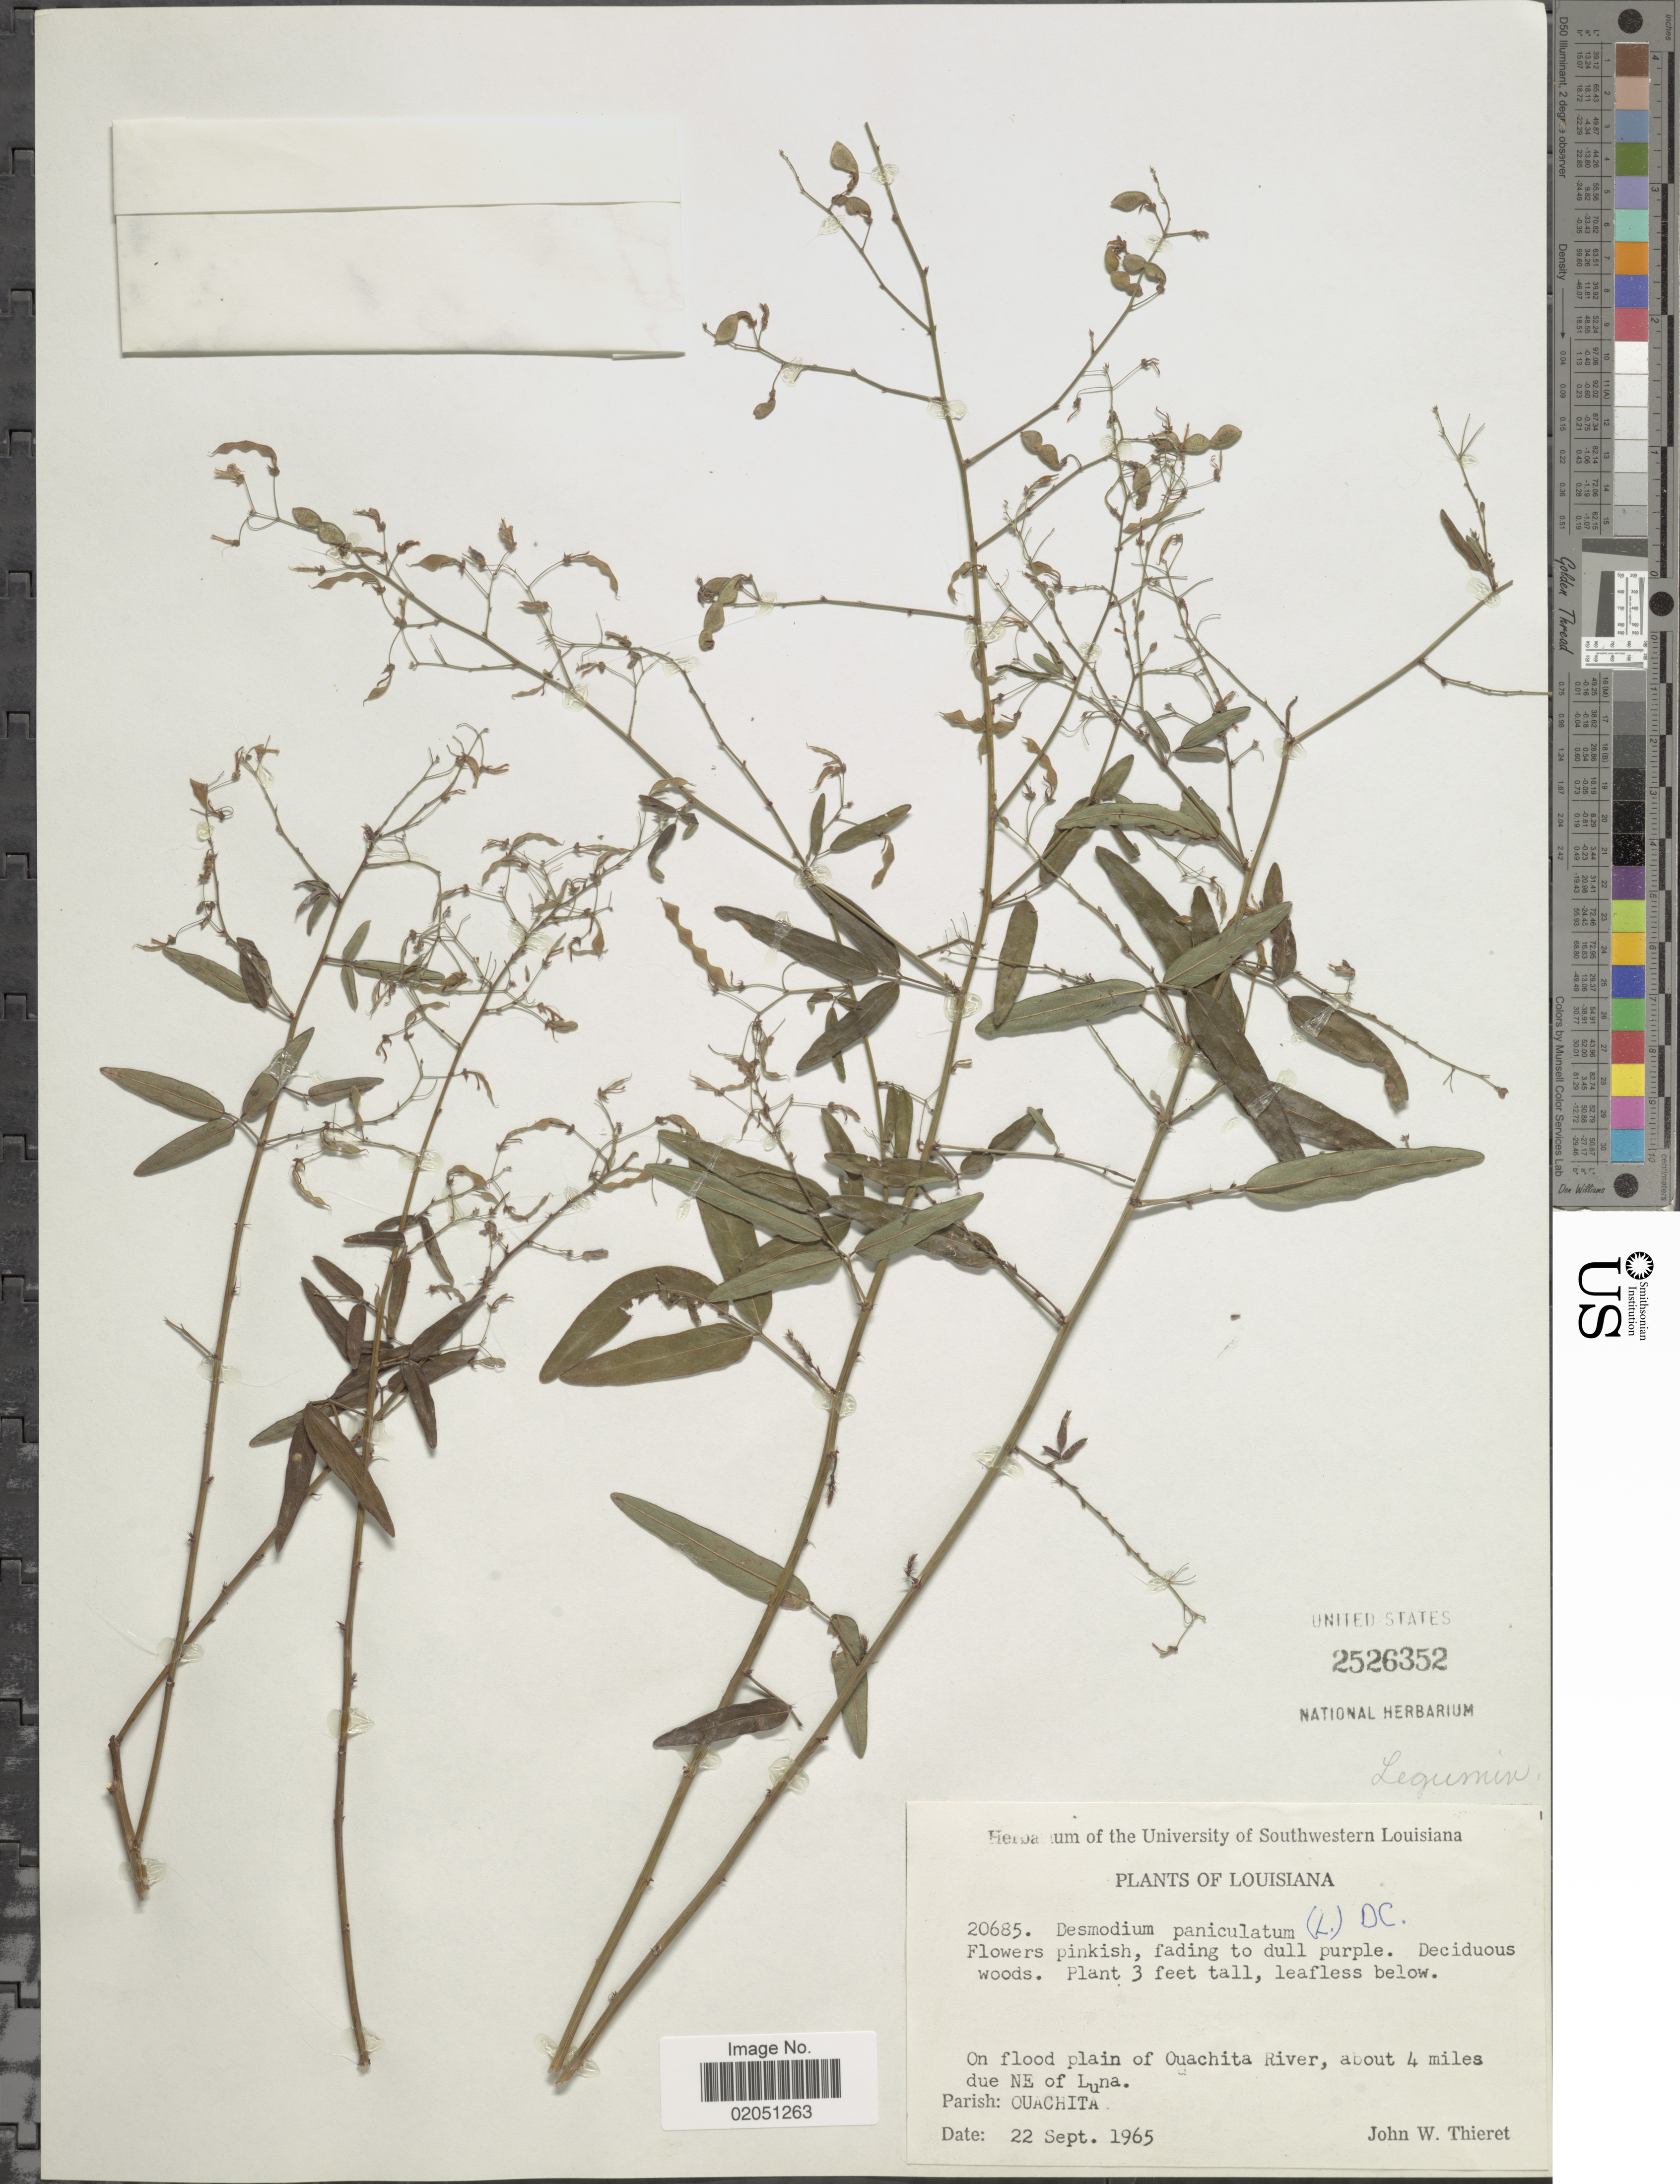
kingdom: Plantae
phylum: Tracheophyta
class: Magnoliopsida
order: Fabales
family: Fabaceae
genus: Desmodium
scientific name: Desmodium paniculatum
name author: (L.) DC.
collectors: J. W. Thieret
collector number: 20685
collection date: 1965-09-22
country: United States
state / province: Louisiana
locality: On flood plain of Ouchita River, about 4 miles due NE of Luna, Parish: Ouachita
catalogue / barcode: US 2526352